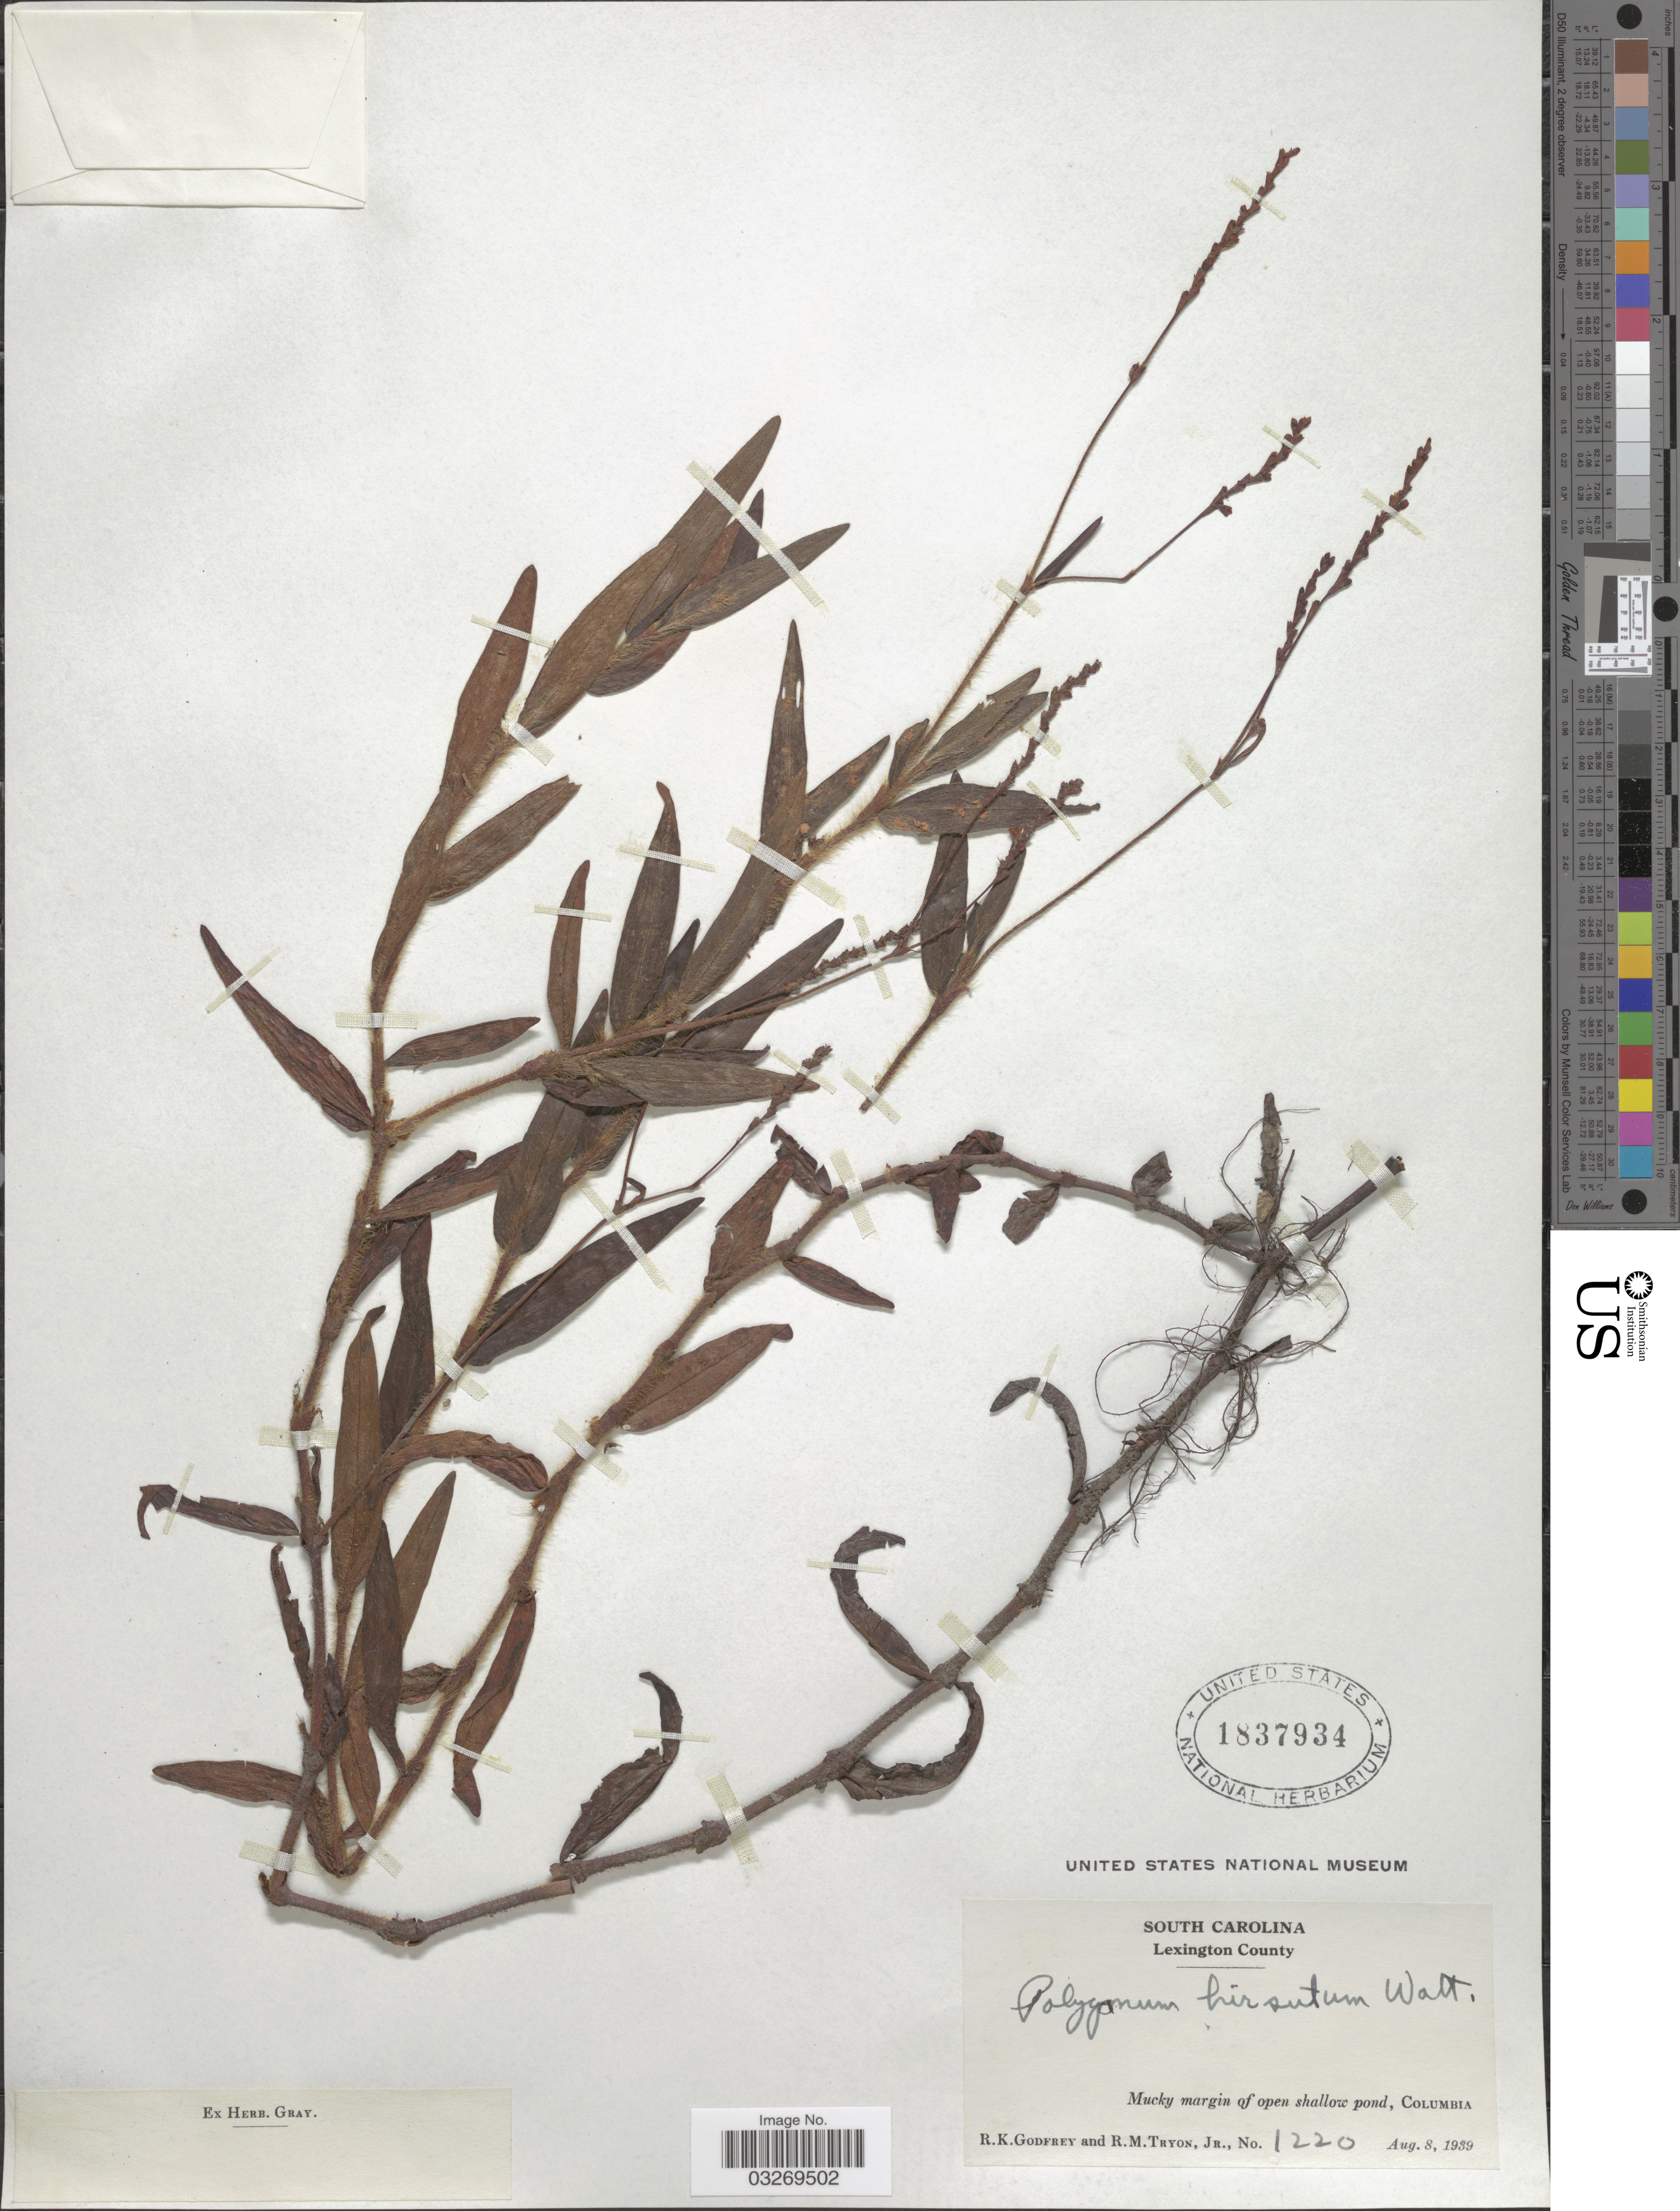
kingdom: Plantae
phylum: Tracheophyta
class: Magnoliopsida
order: Caryophyllales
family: Polygonaceae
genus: Persicaria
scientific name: Persicaria hirsuta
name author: (Walter) Small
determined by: Atha, D. E.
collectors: R. K. Godfrey & R. Tryon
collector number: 1220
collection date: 1939-08-08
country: United States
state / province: South Carolina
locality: Lexington County, Mucky margin of open shallow pond, Columbia.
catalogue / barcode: US 1837934